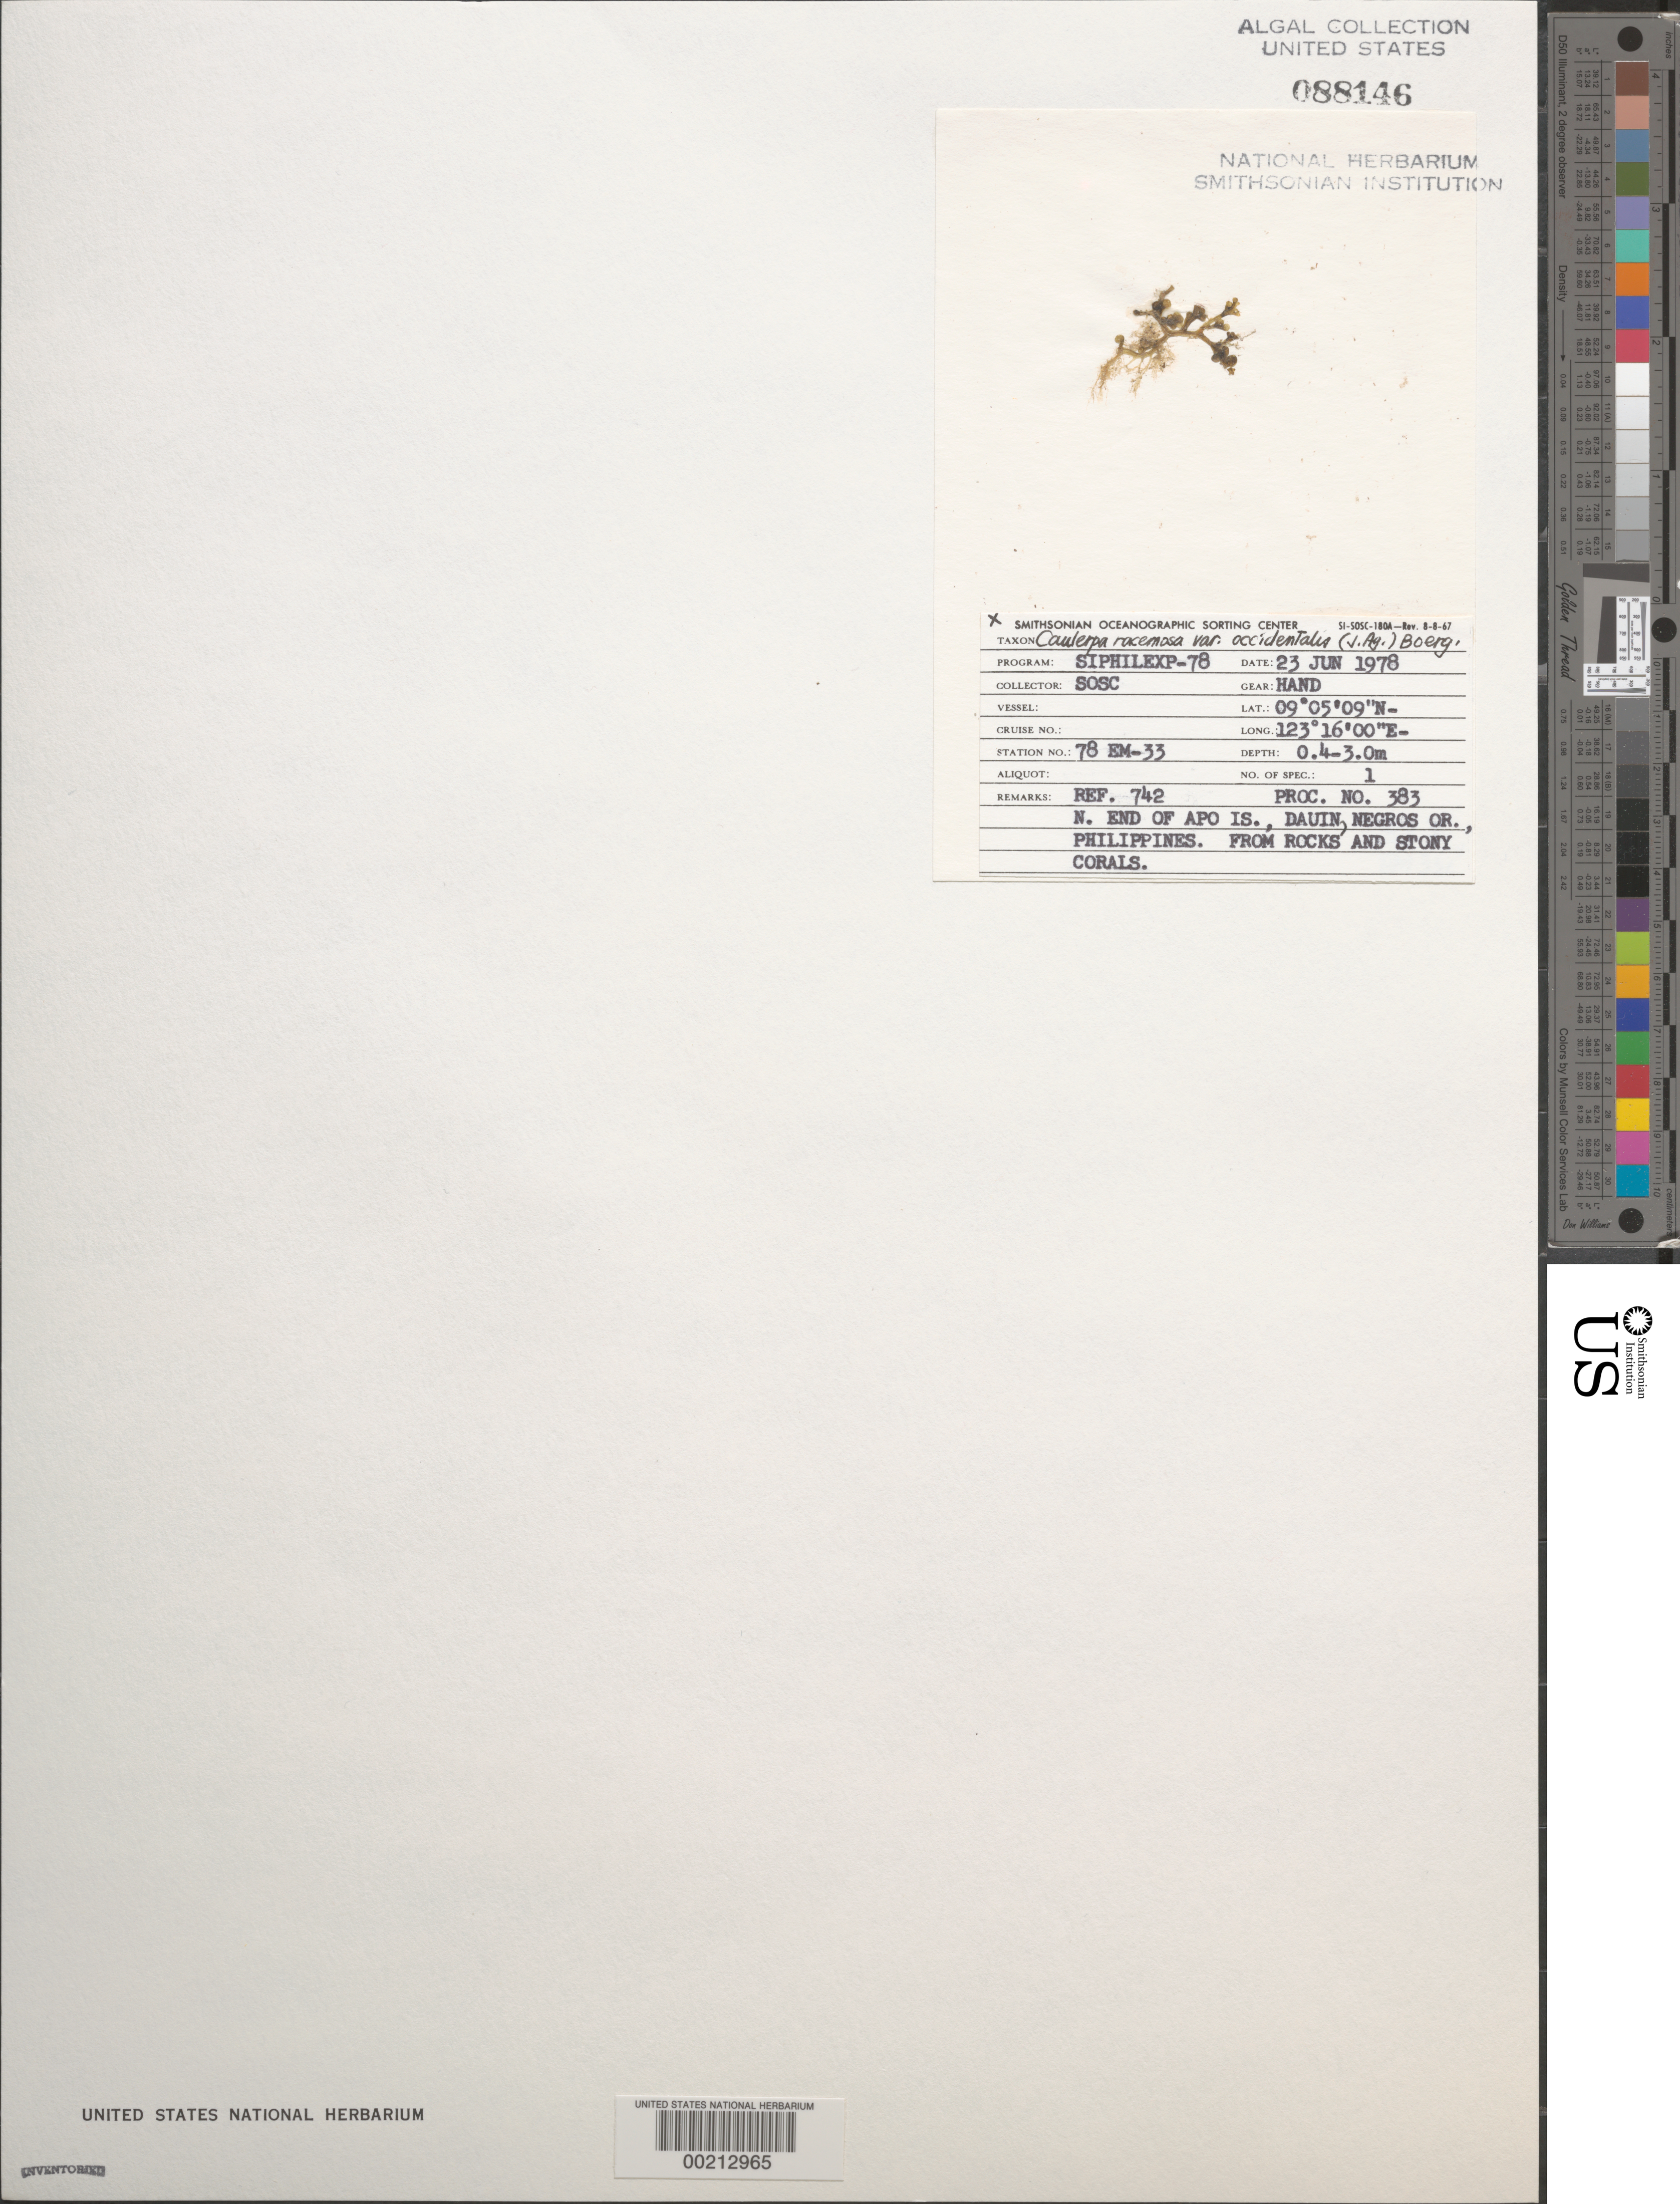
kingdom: Plantae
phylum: Chlorophyta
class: Ulvophyceae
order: Bryopsidales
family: Caulerpaceae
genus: Caulerpa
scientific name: Caulerpa racemosa var. occidentalis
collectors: SOSC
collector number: Station 78 Em-33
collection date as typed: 23 Jun 1978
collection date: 1978-06-23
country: Philippines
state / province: Central Visayas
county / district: Negros Oriental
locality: Apo island, dauin, negros oriental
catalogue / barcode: US 88146